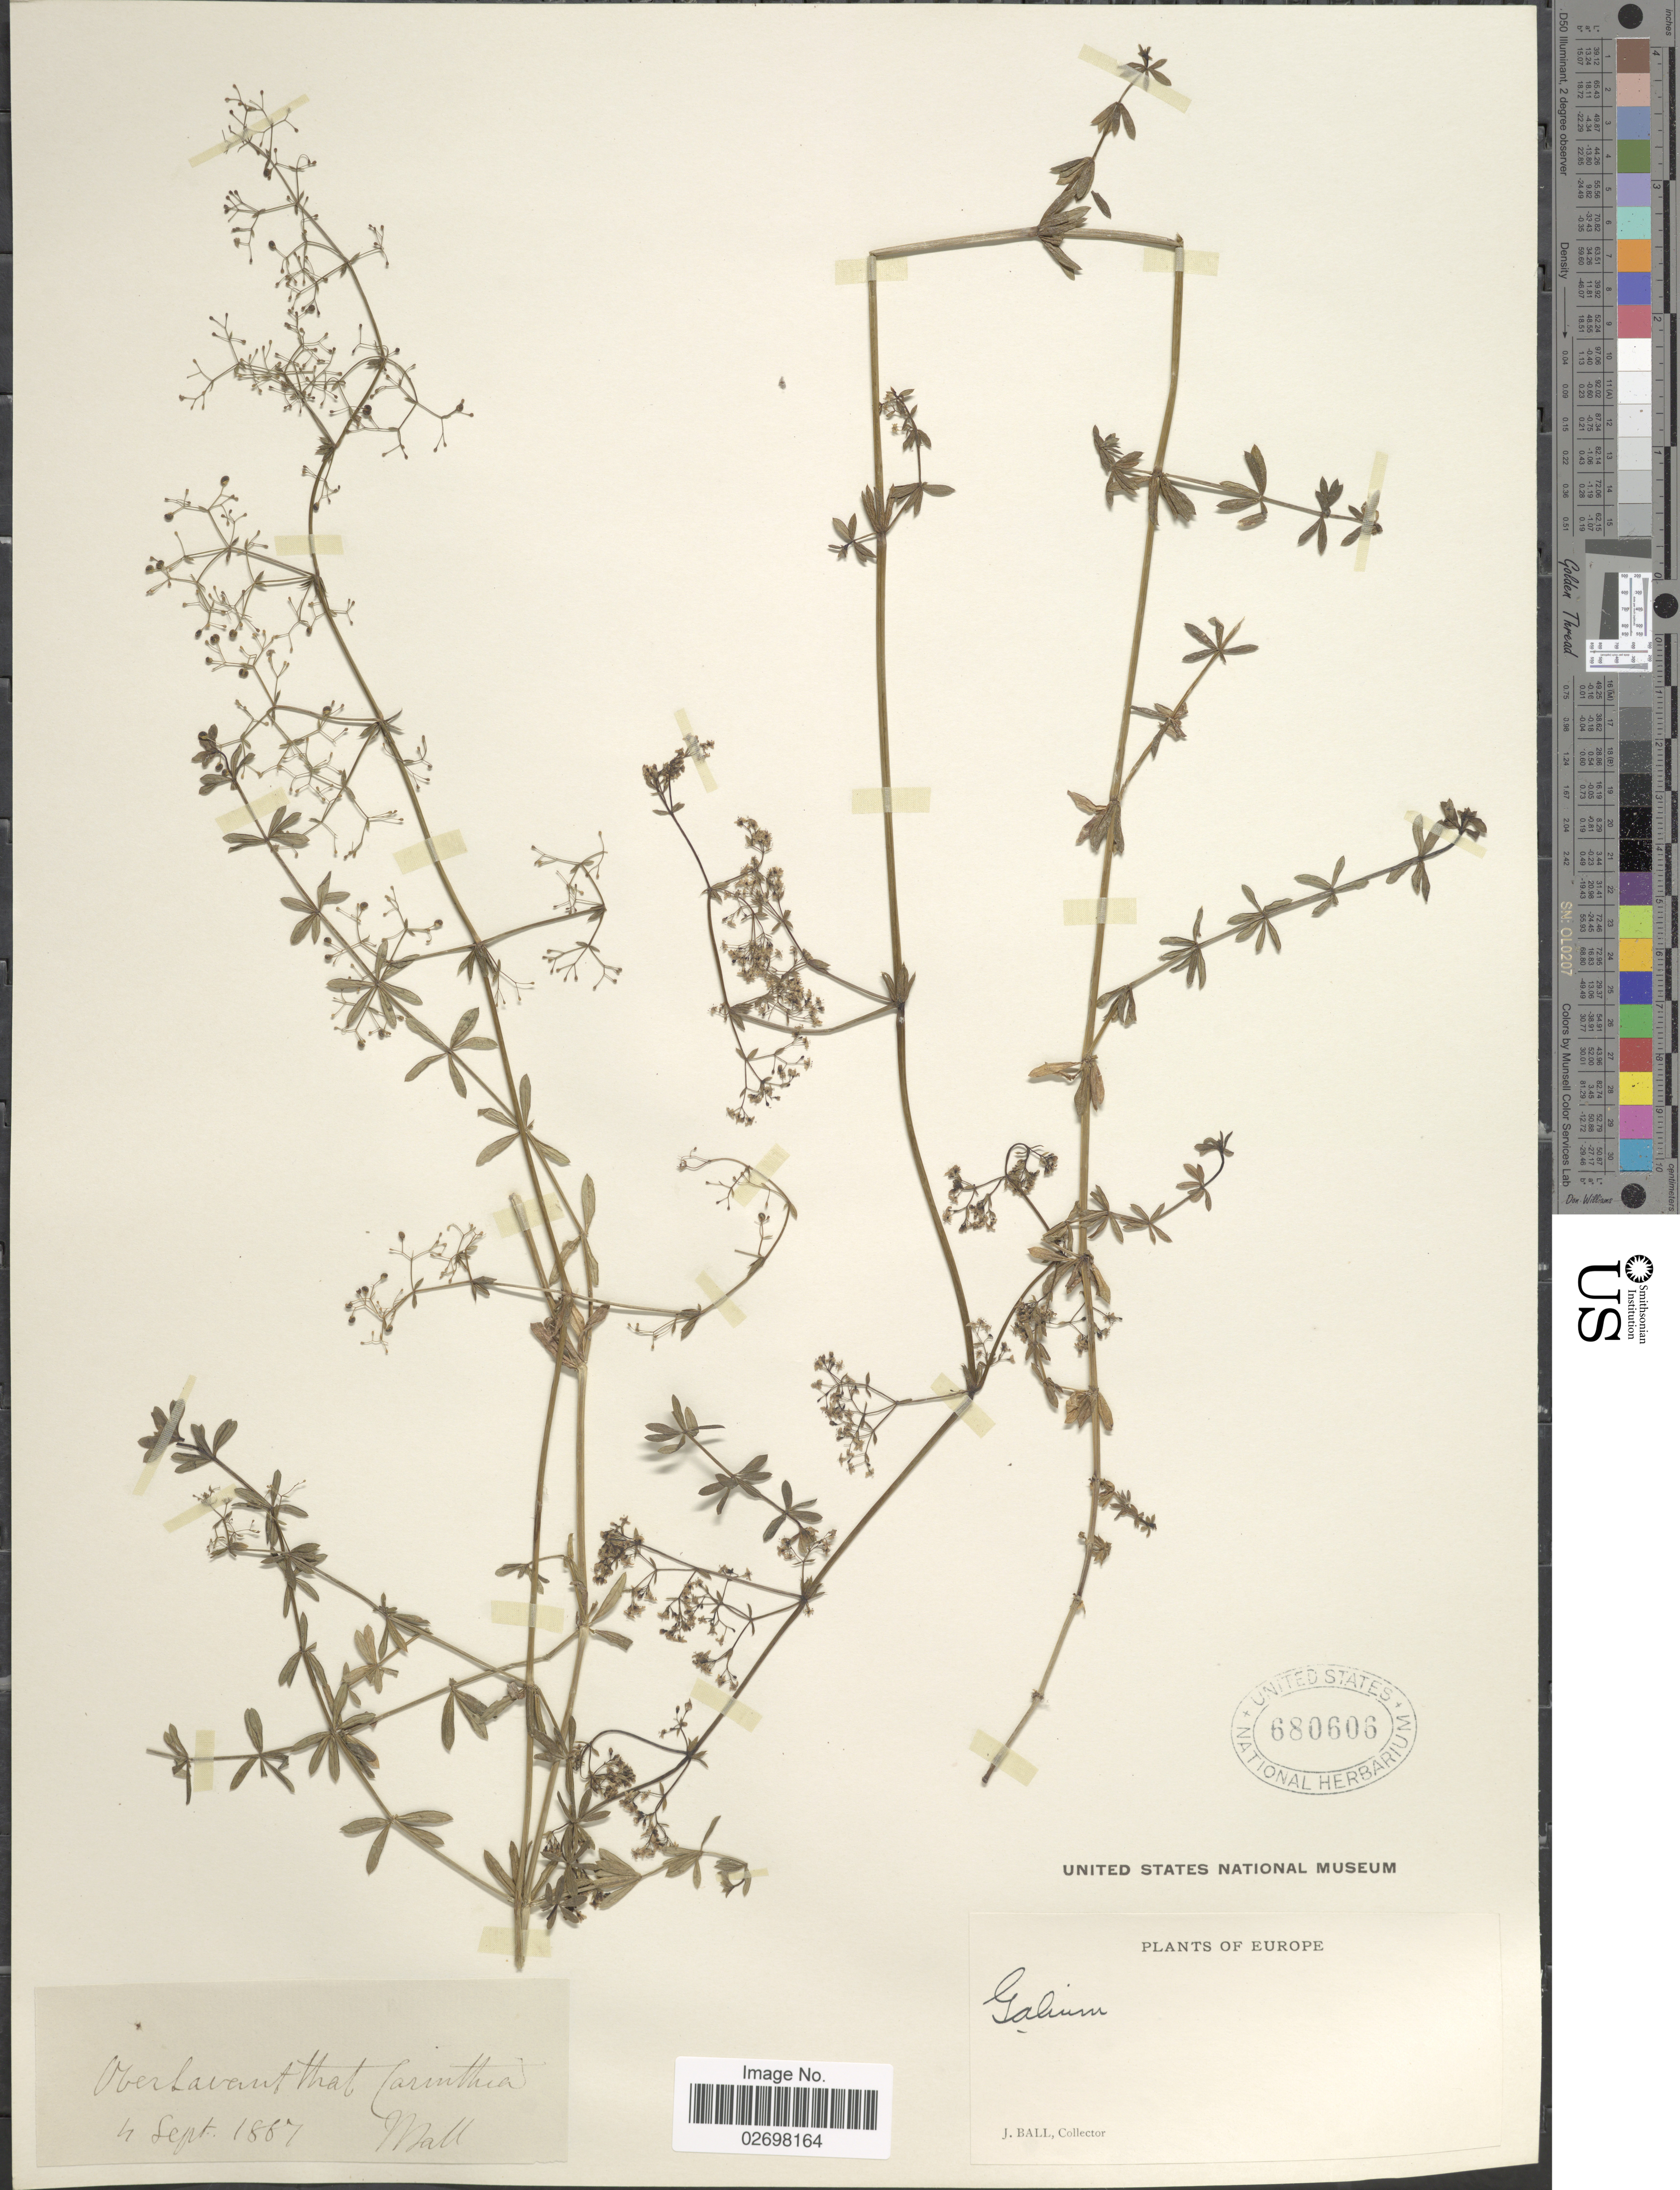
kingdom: Plantae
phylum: Tracheophyta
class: Magnoliopsida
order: Gentianales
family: Rubiaceae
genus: Galium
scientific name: Galium sp.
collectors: J. Ball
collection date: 1867-09-04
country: Austria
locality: Ober Lavantthat Carinthia. Europe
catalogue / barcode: US 680606